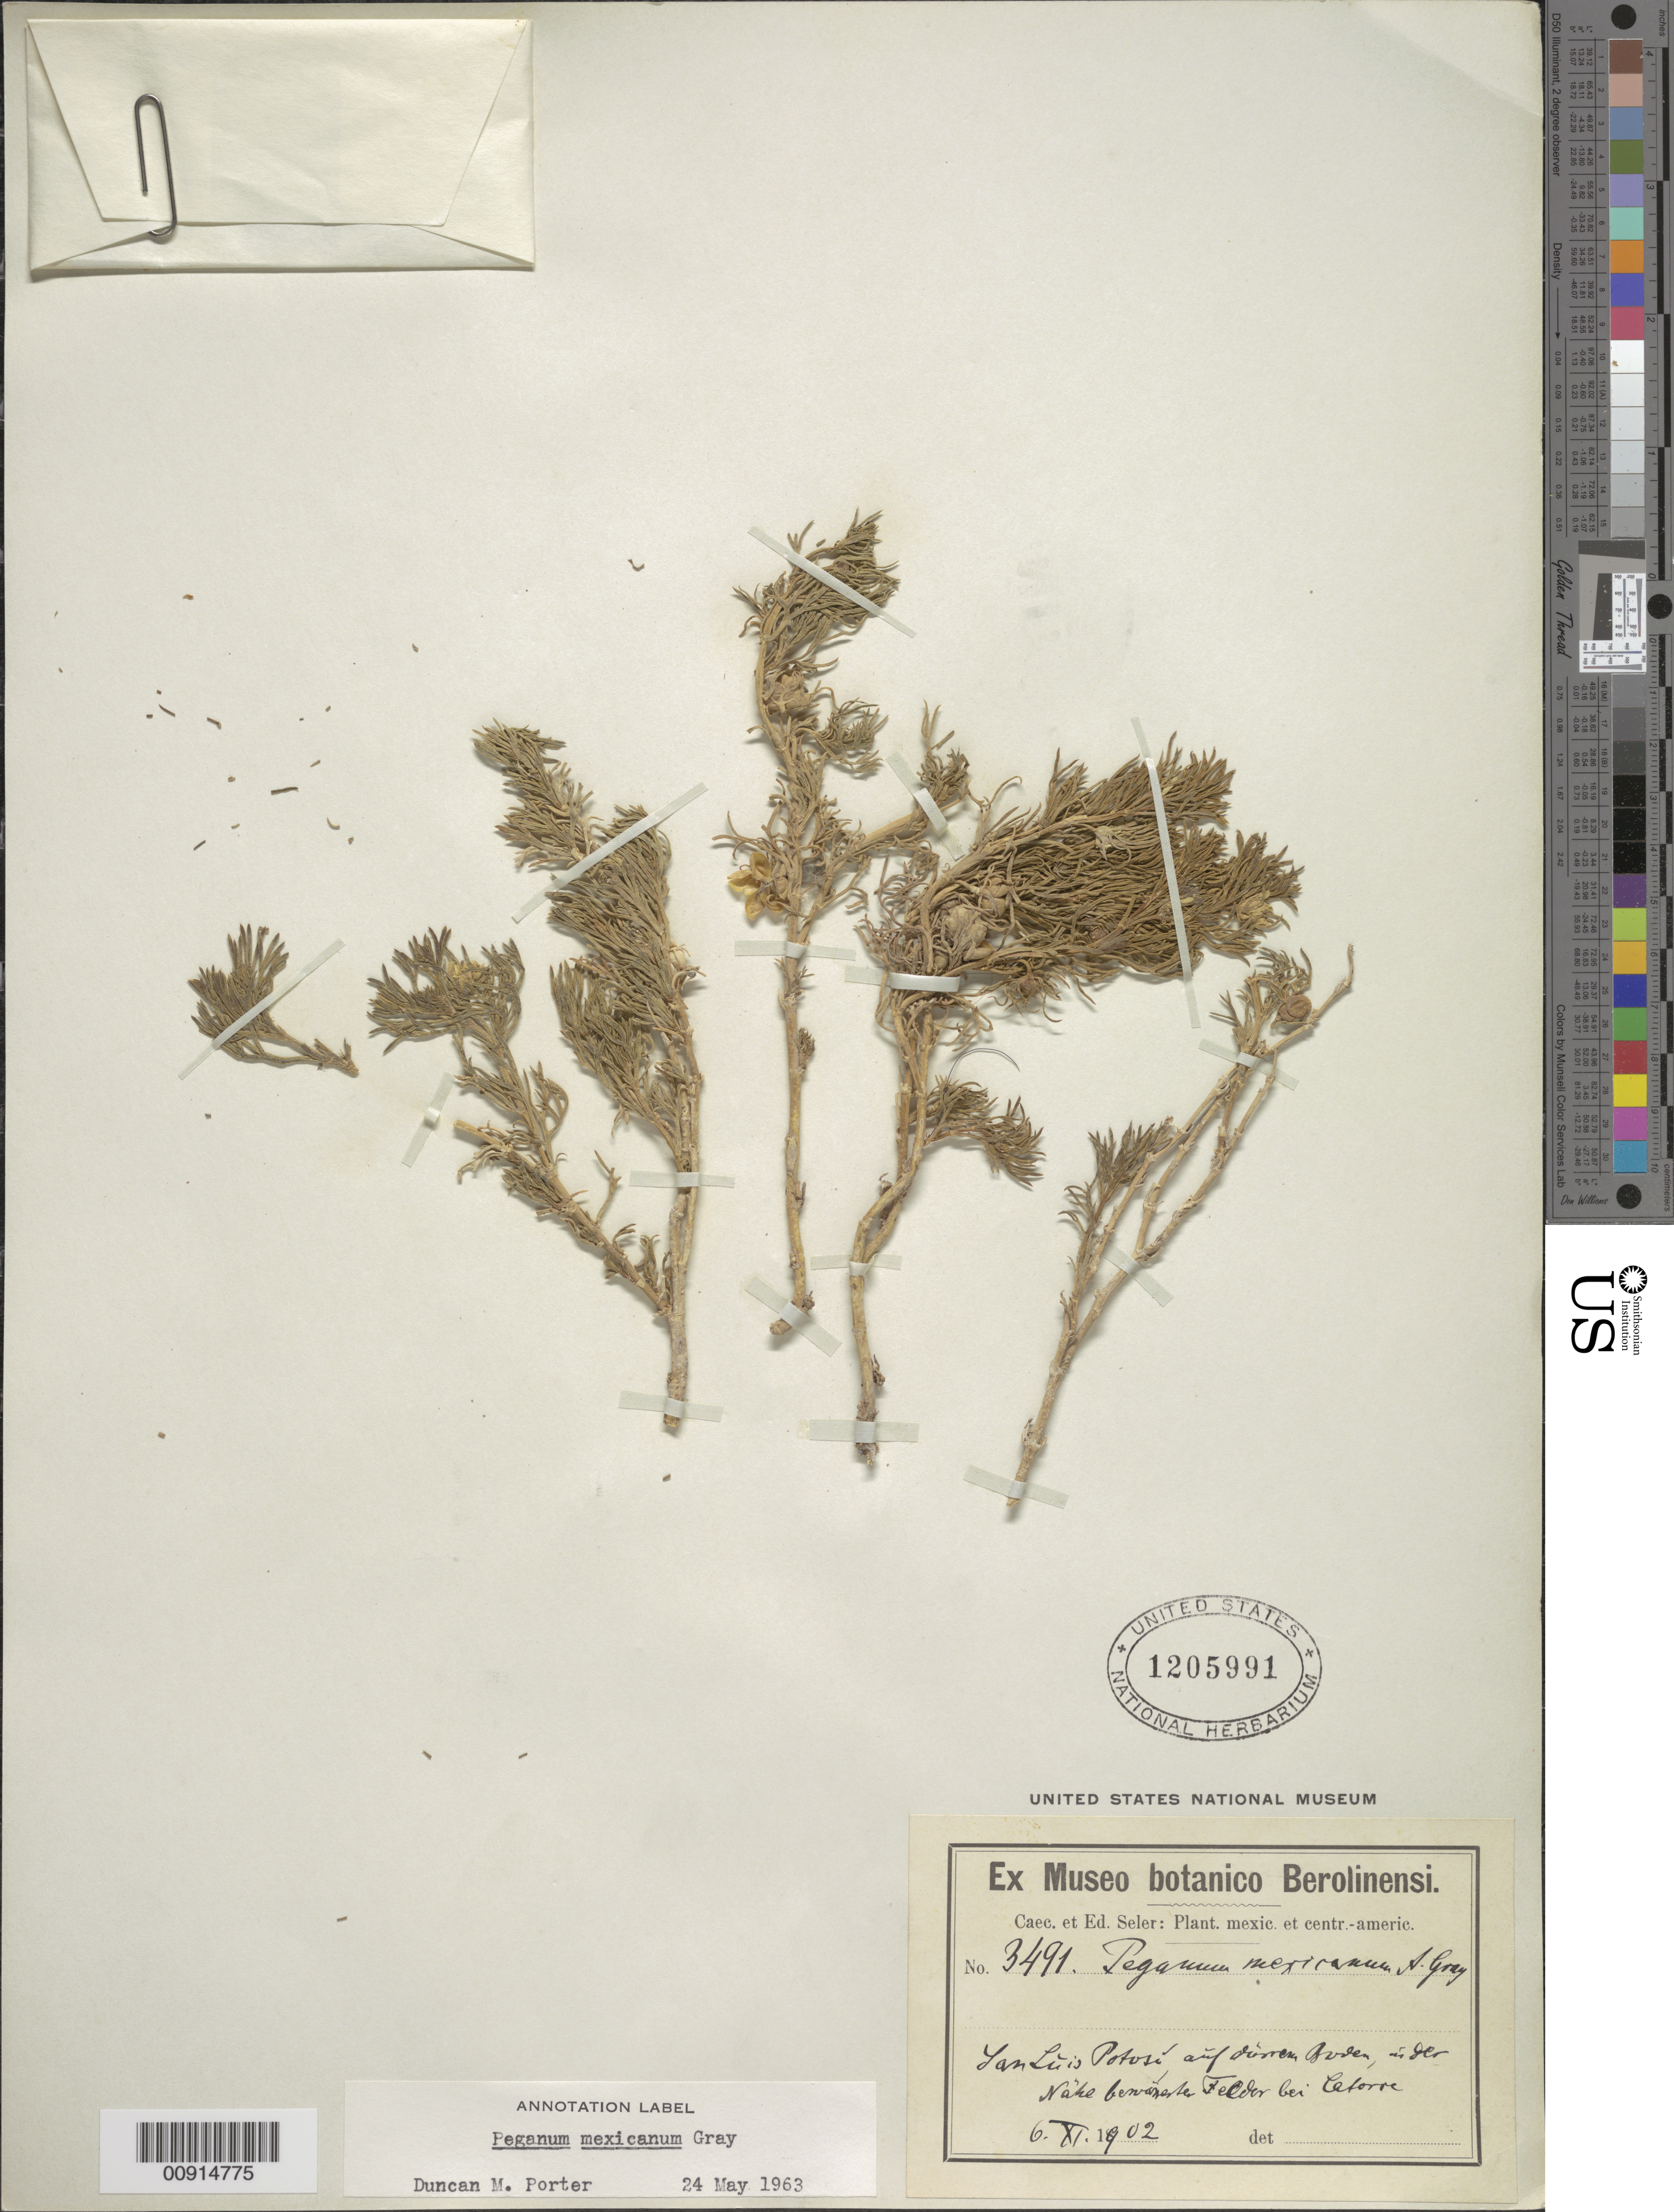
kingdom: Plantae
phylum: Tracheophyta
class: Magnoliopsida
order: Sapindales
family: Tetradiclidaceae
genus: Peganum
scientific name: Peganum mexicanum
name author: A. Gray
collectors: C. Seler & E. G. Seler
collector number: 3491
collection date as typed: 06 Nov 1902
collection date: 1902-11-06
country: Mexico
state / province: San Luis Potosí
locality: San Luis Potosí, in der Nähe benanester (illegible) Felder bei Catorce.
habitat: auf dürrem Bodem. benanester (illegible) Felder.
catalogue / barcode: US 1205991